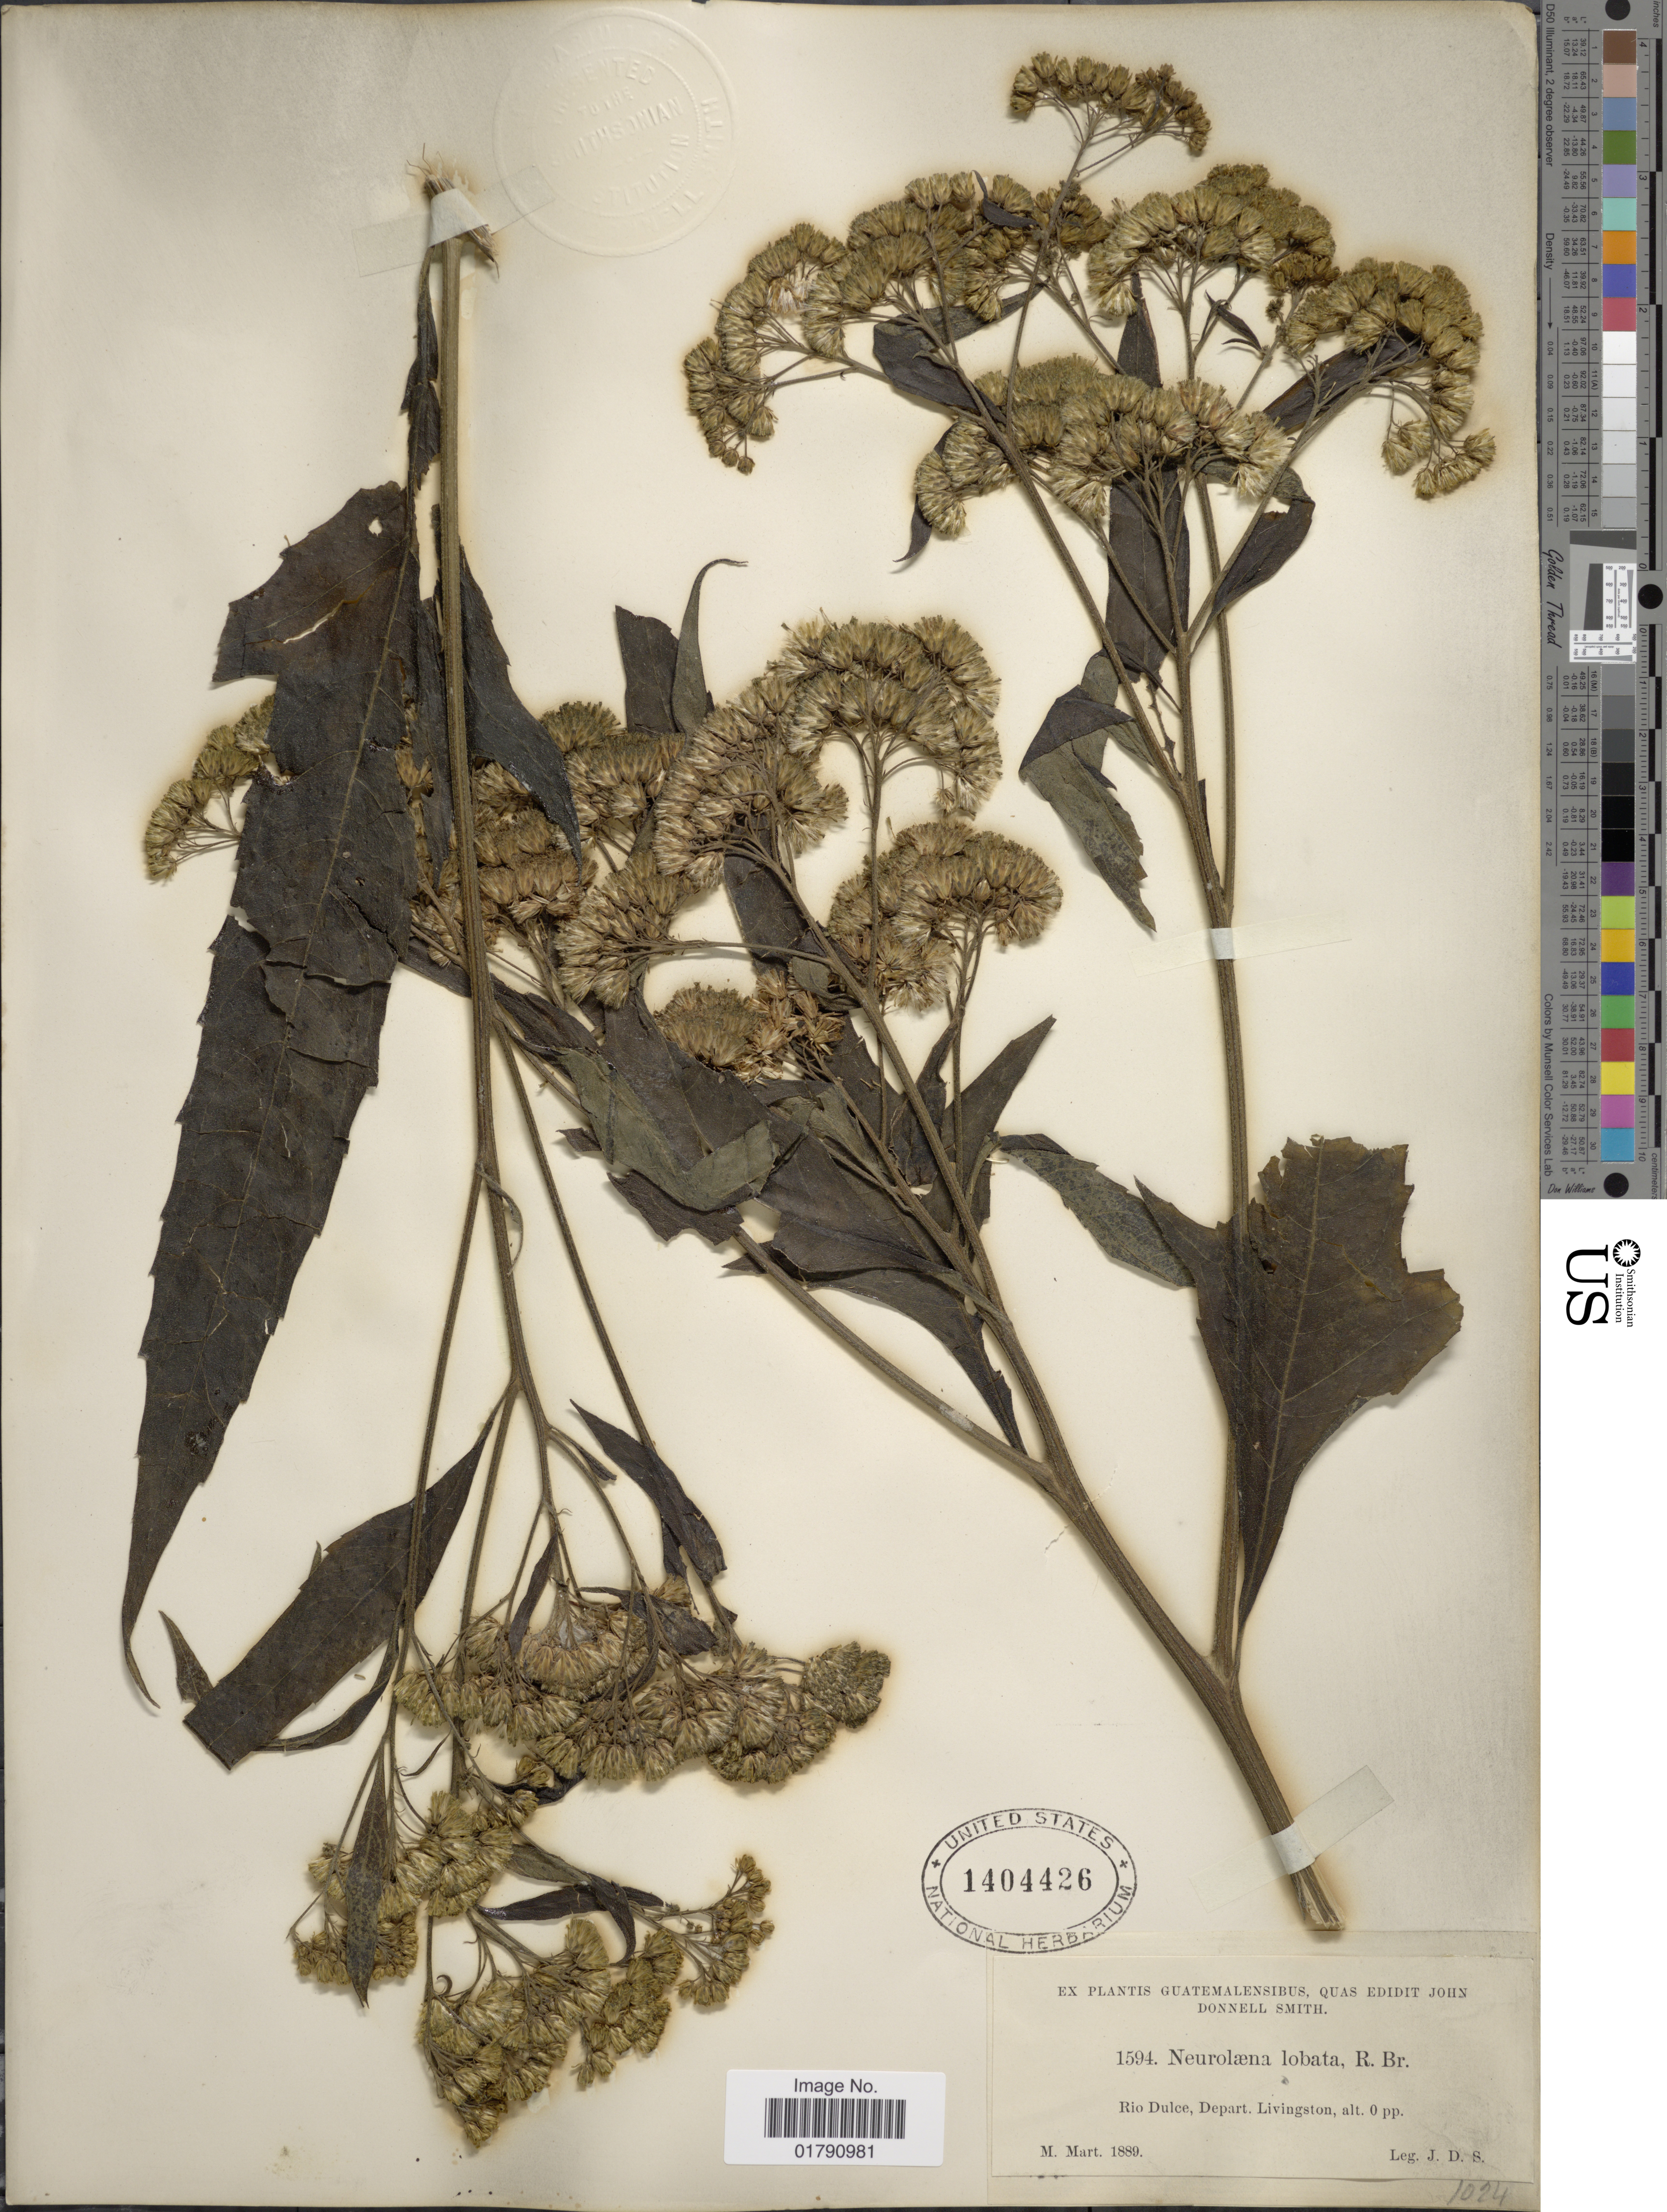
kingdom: Plantae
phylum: Tracheophyta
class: Magnoliopsida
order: Asterales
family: Asteraceae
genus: Neurolaena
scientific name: Neurolaena lobata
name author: (L.) R. Br. ex Cass.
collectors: J. Donnell Smith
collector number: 1594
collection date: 1889-03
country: Guatemala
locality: Guatemalensibus, Rio Dulce, Depart. Livingston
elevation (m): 0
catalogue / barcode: US 1404426